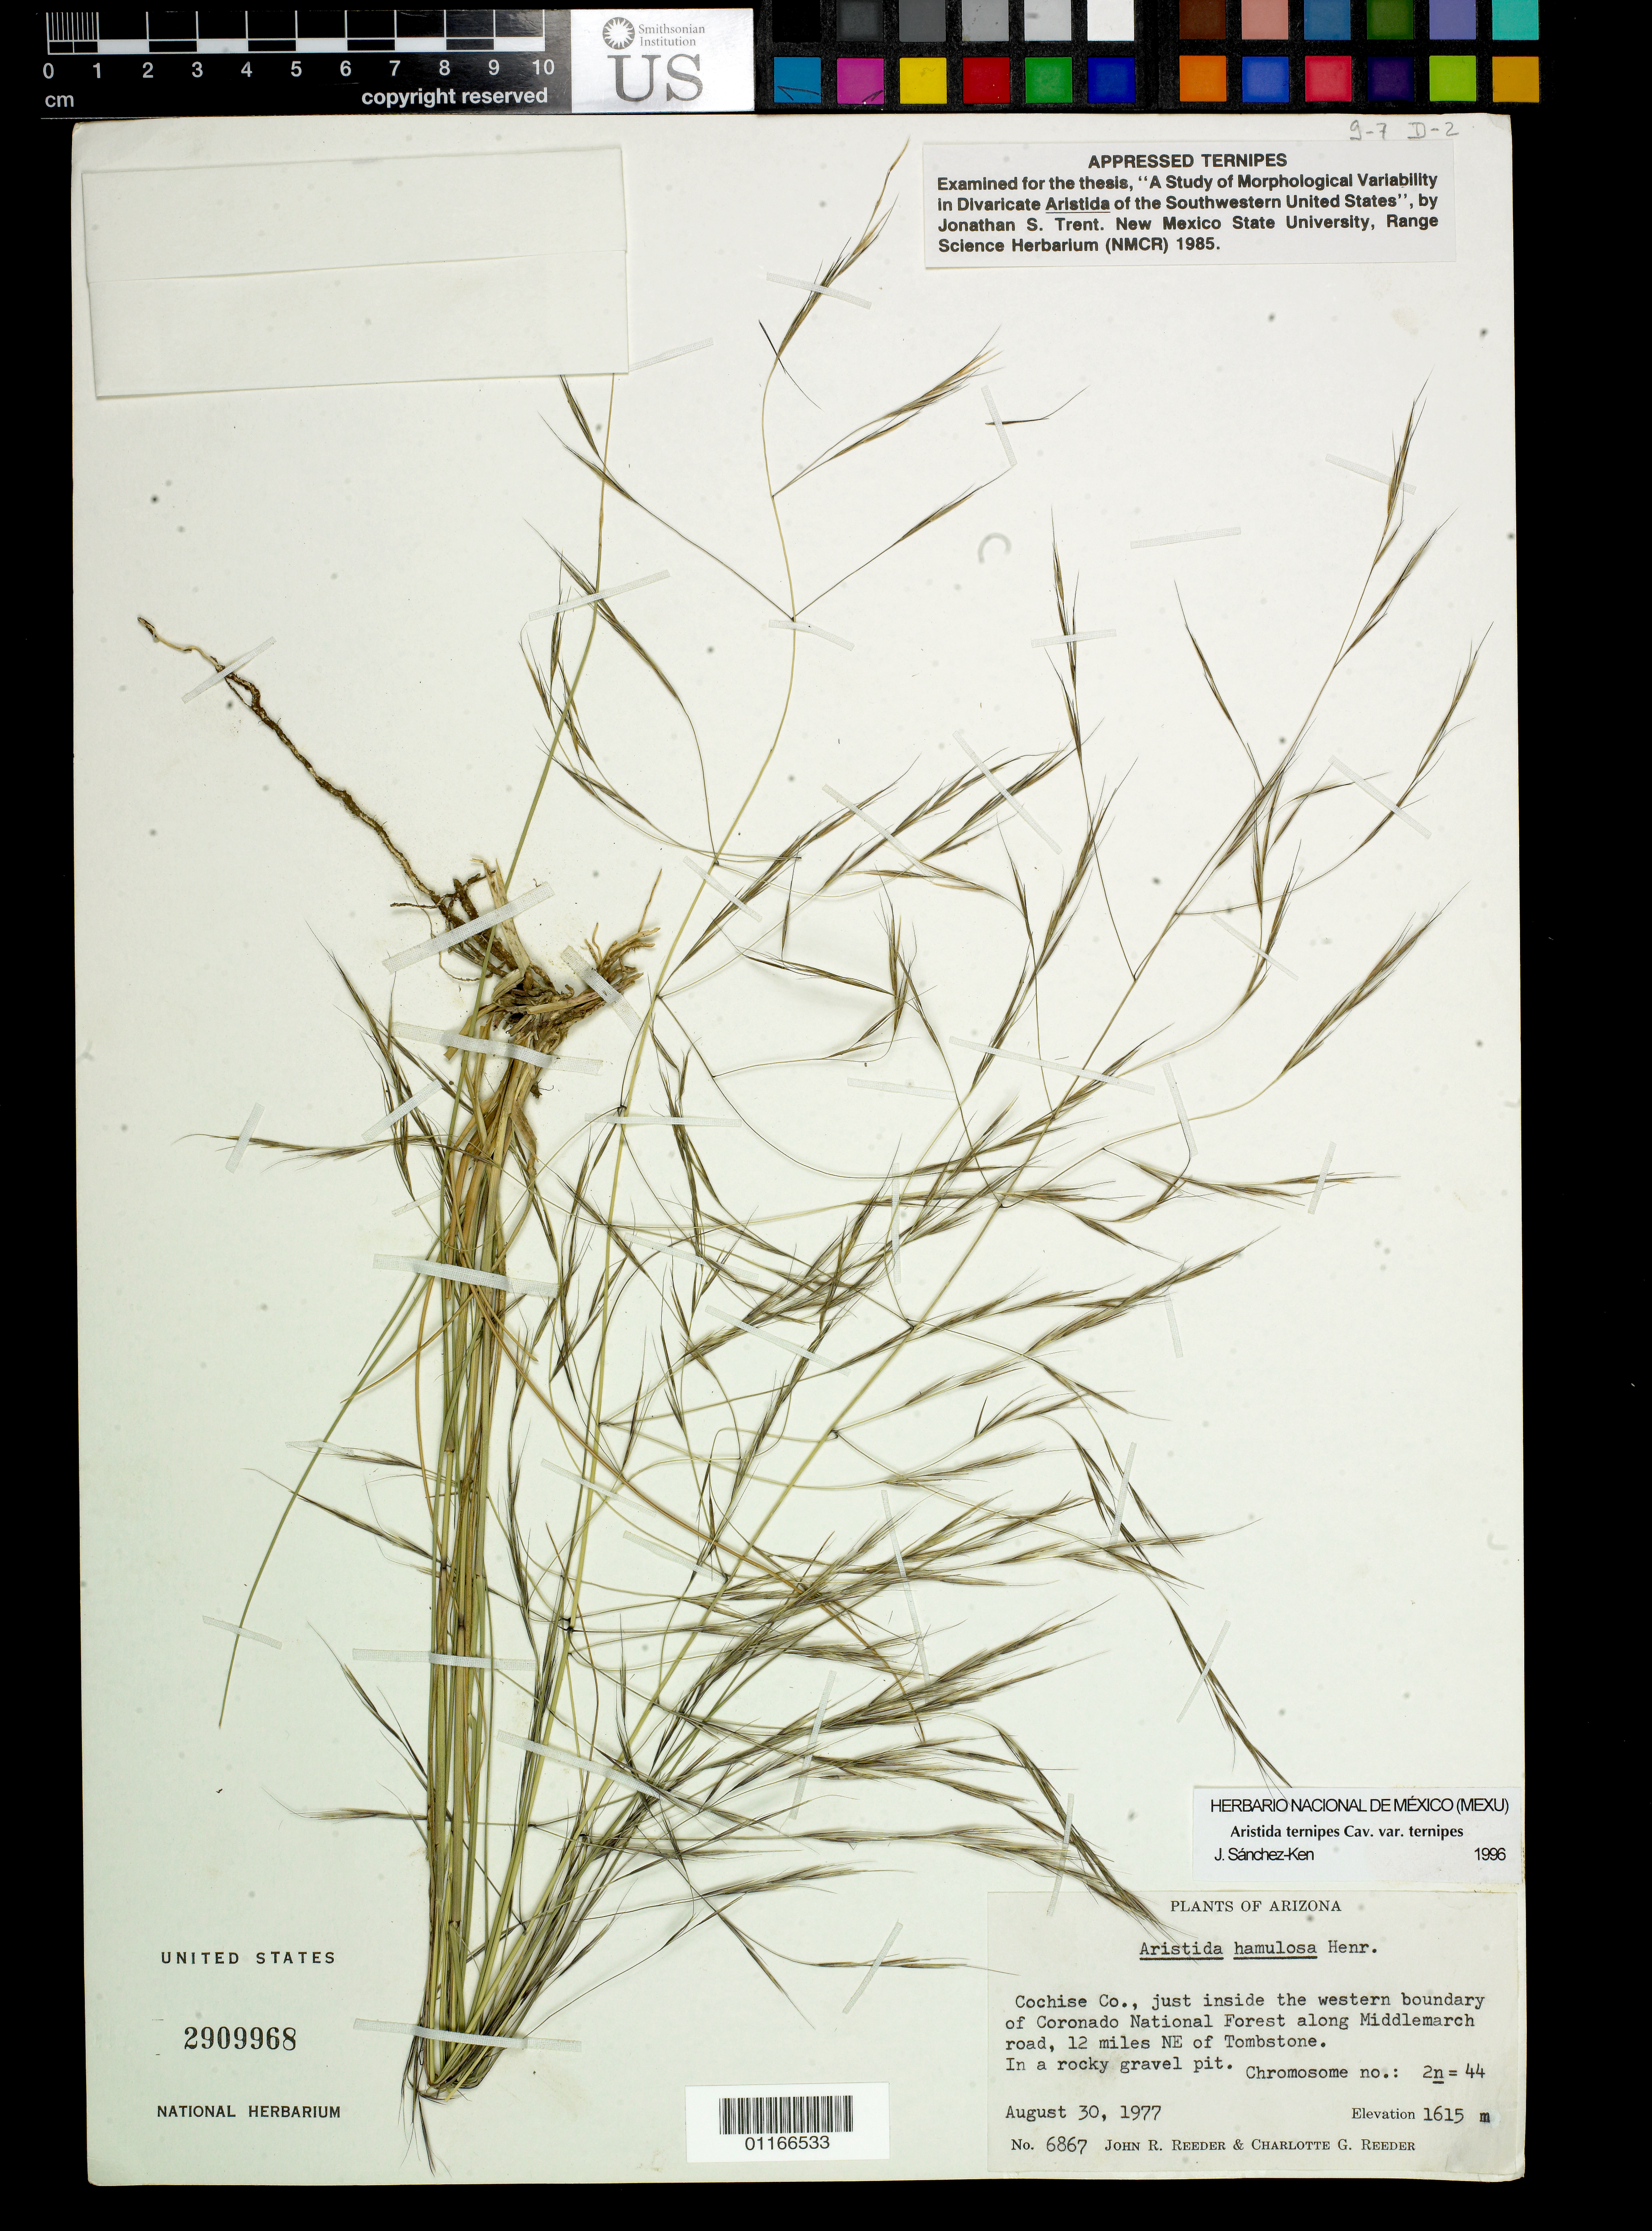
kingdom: Plantae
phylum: Tracheophyta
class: Liliopsida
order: Poales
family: Poaceae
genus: Aristida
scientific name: Aristida ternipes var. ternipes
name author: Cav.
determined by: Sánchez-Ken, J. G.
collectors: J. R. Reeder & C. G. Reeder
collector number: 6867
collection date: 1977-08-30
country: United States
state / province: Arizona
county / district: Cochise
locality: Just inside the western boundary of Coronado National Forest along Middlemarch road, 12 miles NE of Tombstone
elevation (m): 1615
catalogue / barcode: US 2909968